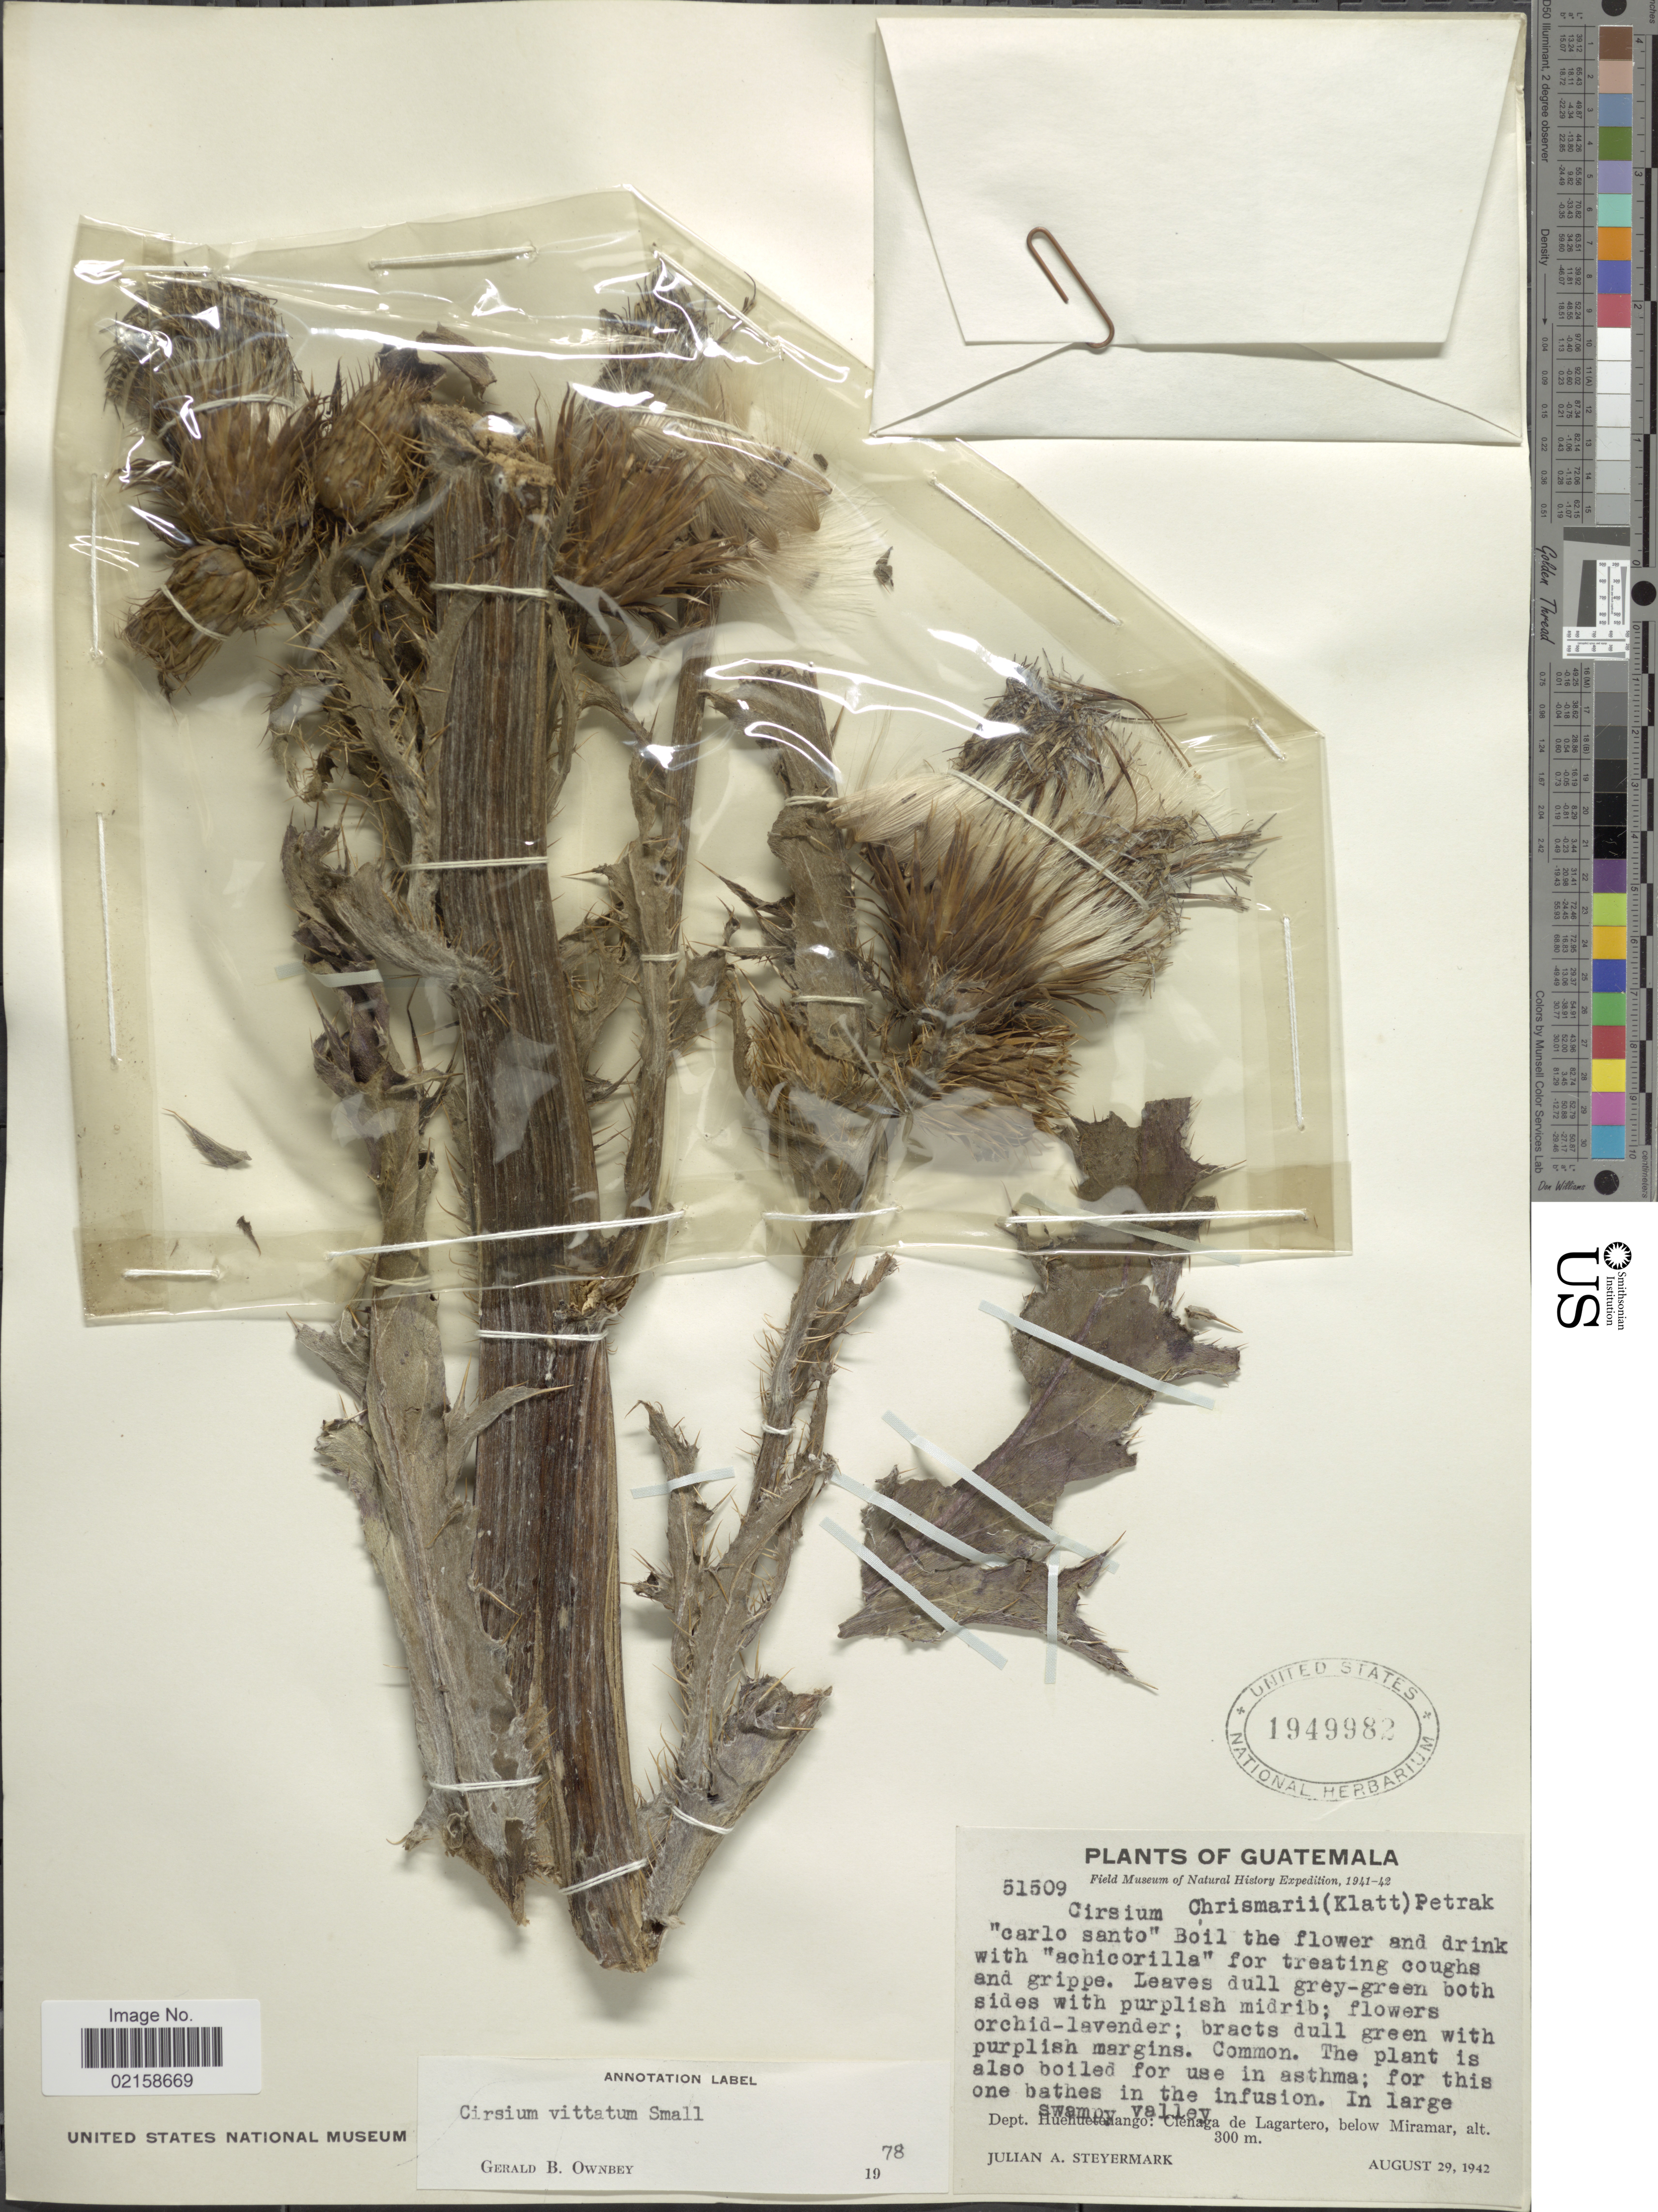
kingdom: Plantae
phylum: Tracheophyta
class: Magnoliopsida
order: Asterales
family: Asteraceae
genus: Cirsium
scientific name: Cirsium horridulum var. vittatum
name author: (Small) R.W. Long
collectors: J. Steyermark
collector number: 51509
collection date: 1942-08-29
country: Guatemala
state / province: Huehuetenango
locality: Clenaga de Lagartero, below Miramar.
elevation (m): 300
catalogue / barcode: US 1949982